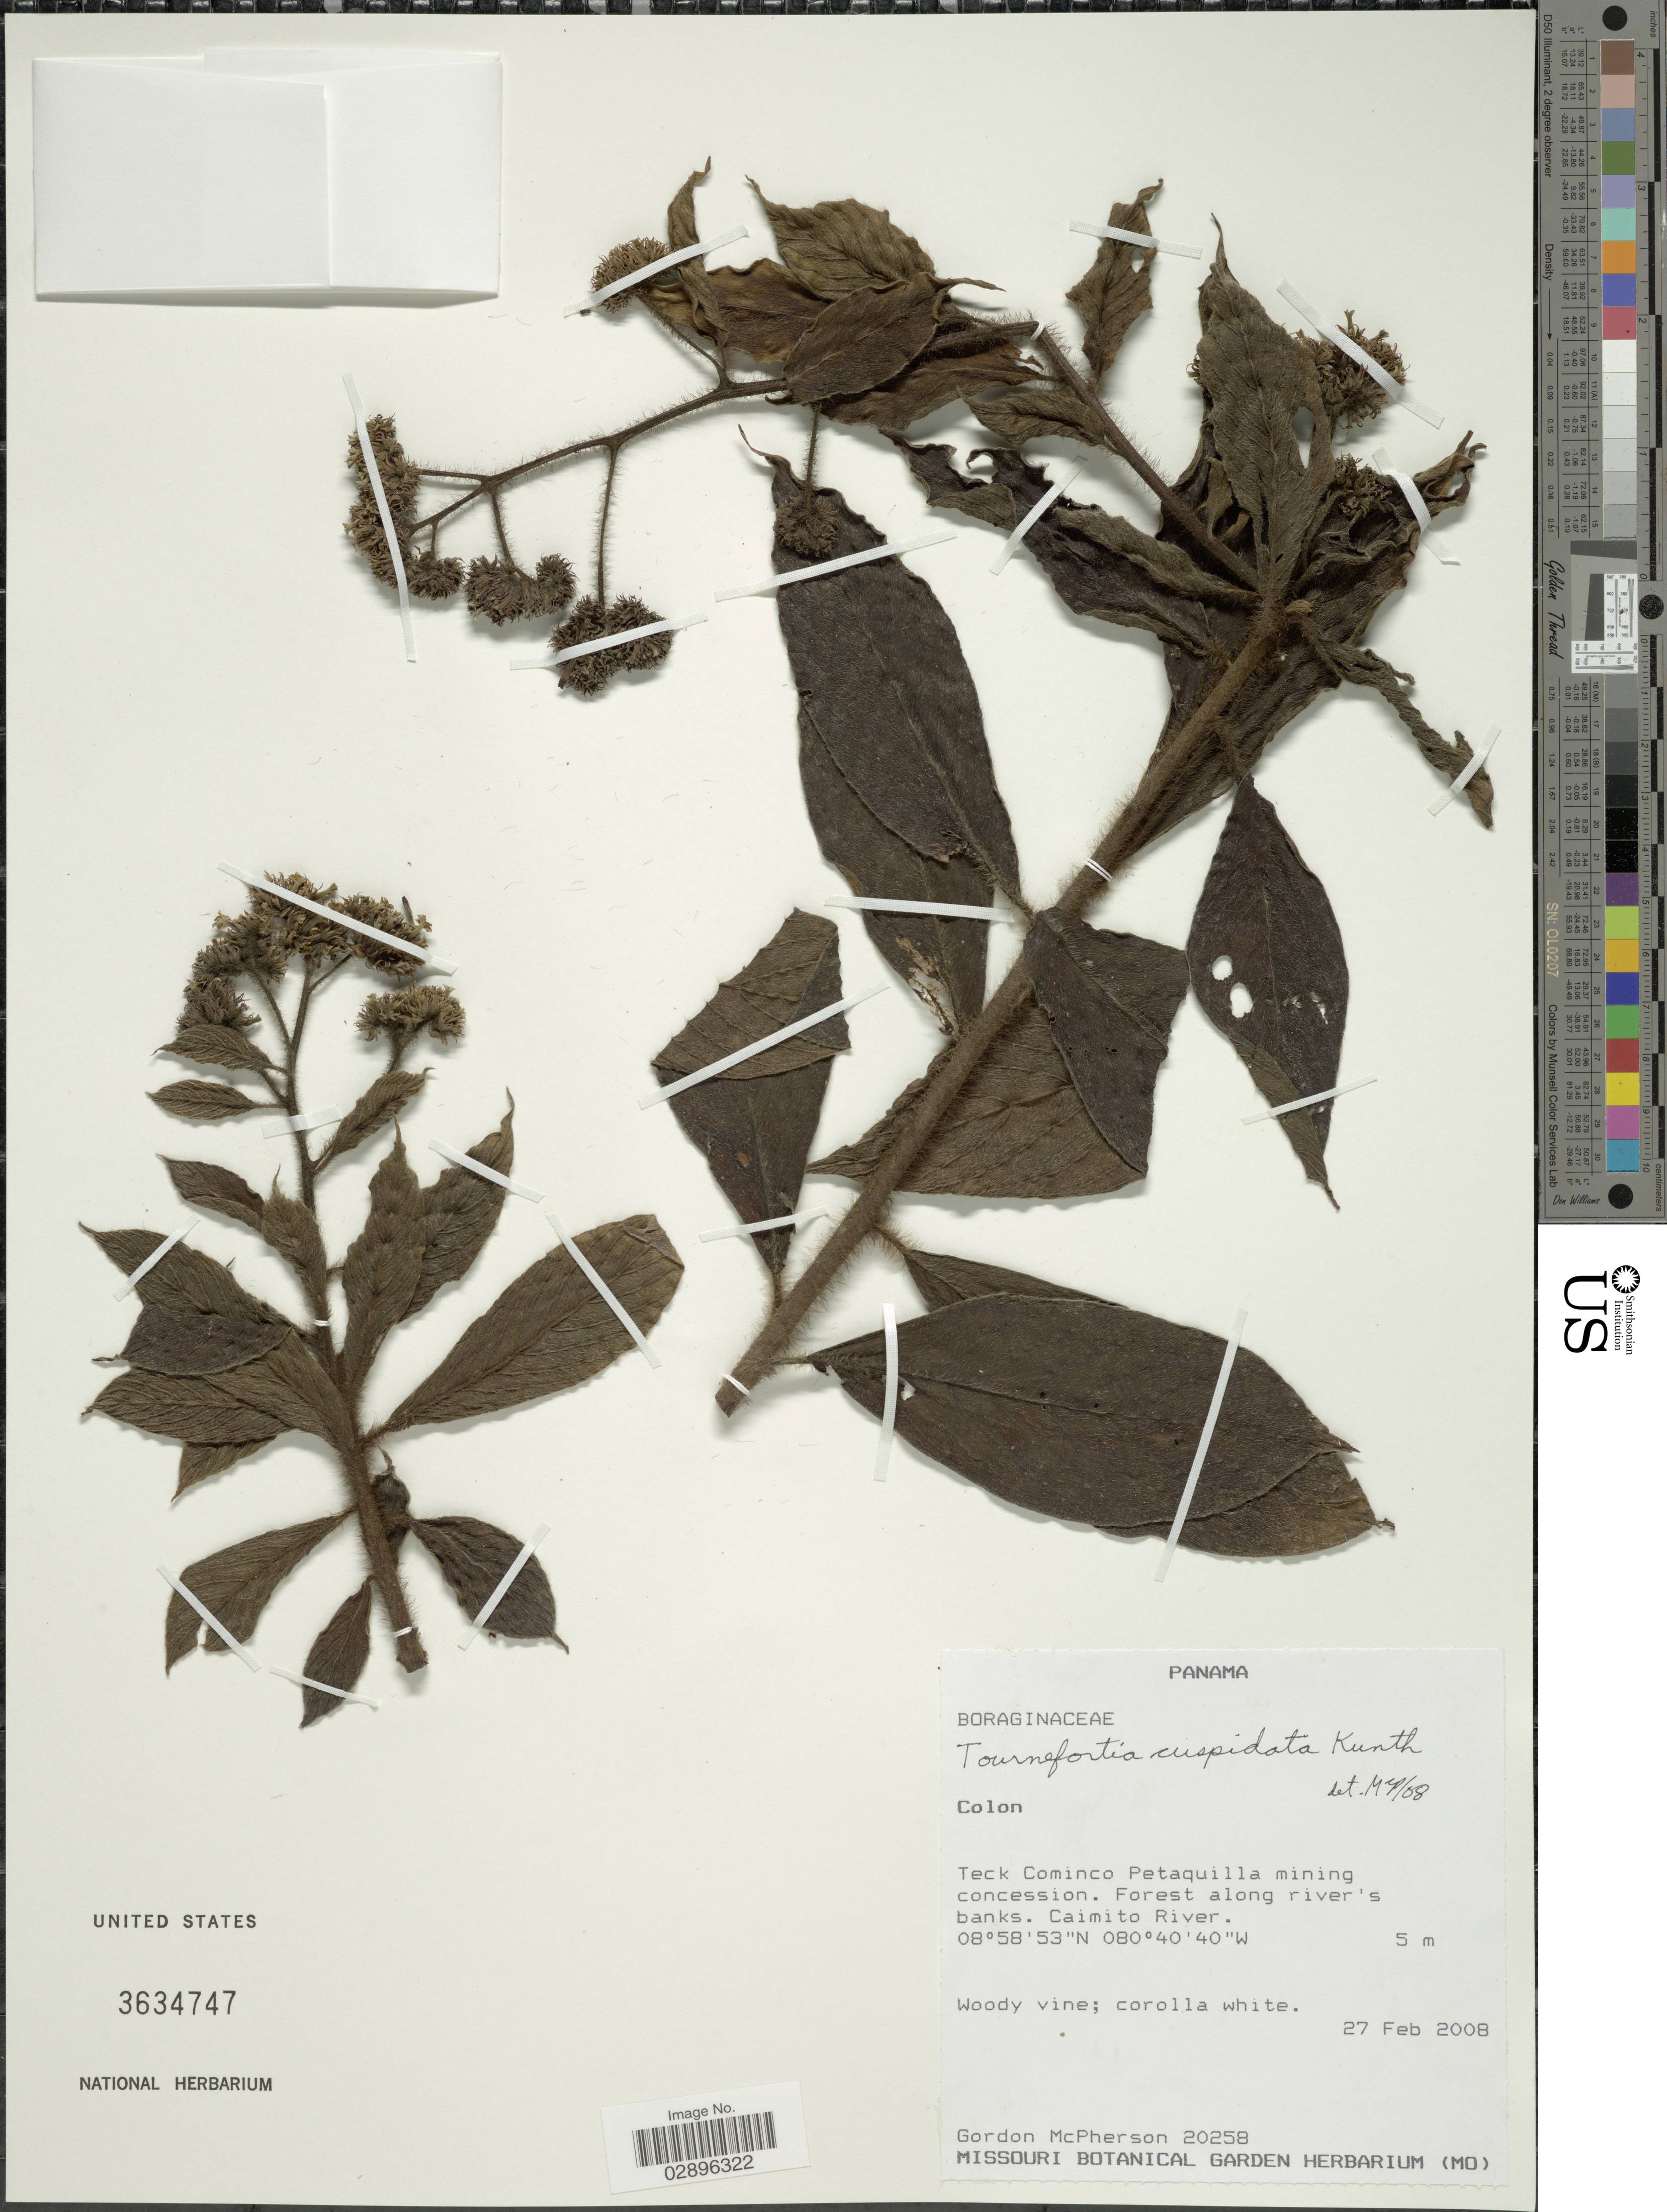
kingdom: Plantae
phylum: Tracheophyta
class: Magnoliopsida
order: Boraginales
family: Heliotropiaceae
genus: Tournefortia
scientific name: Tournefortia cuspidata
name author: Kunth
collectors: G. McPherson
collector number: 20258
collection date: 2008-02-27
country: Panama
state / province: Colón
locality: Teck Cominco Petaquilla mining concession. Forest along river's banks. Caimito River.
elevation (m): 5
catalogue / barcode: US 3634747